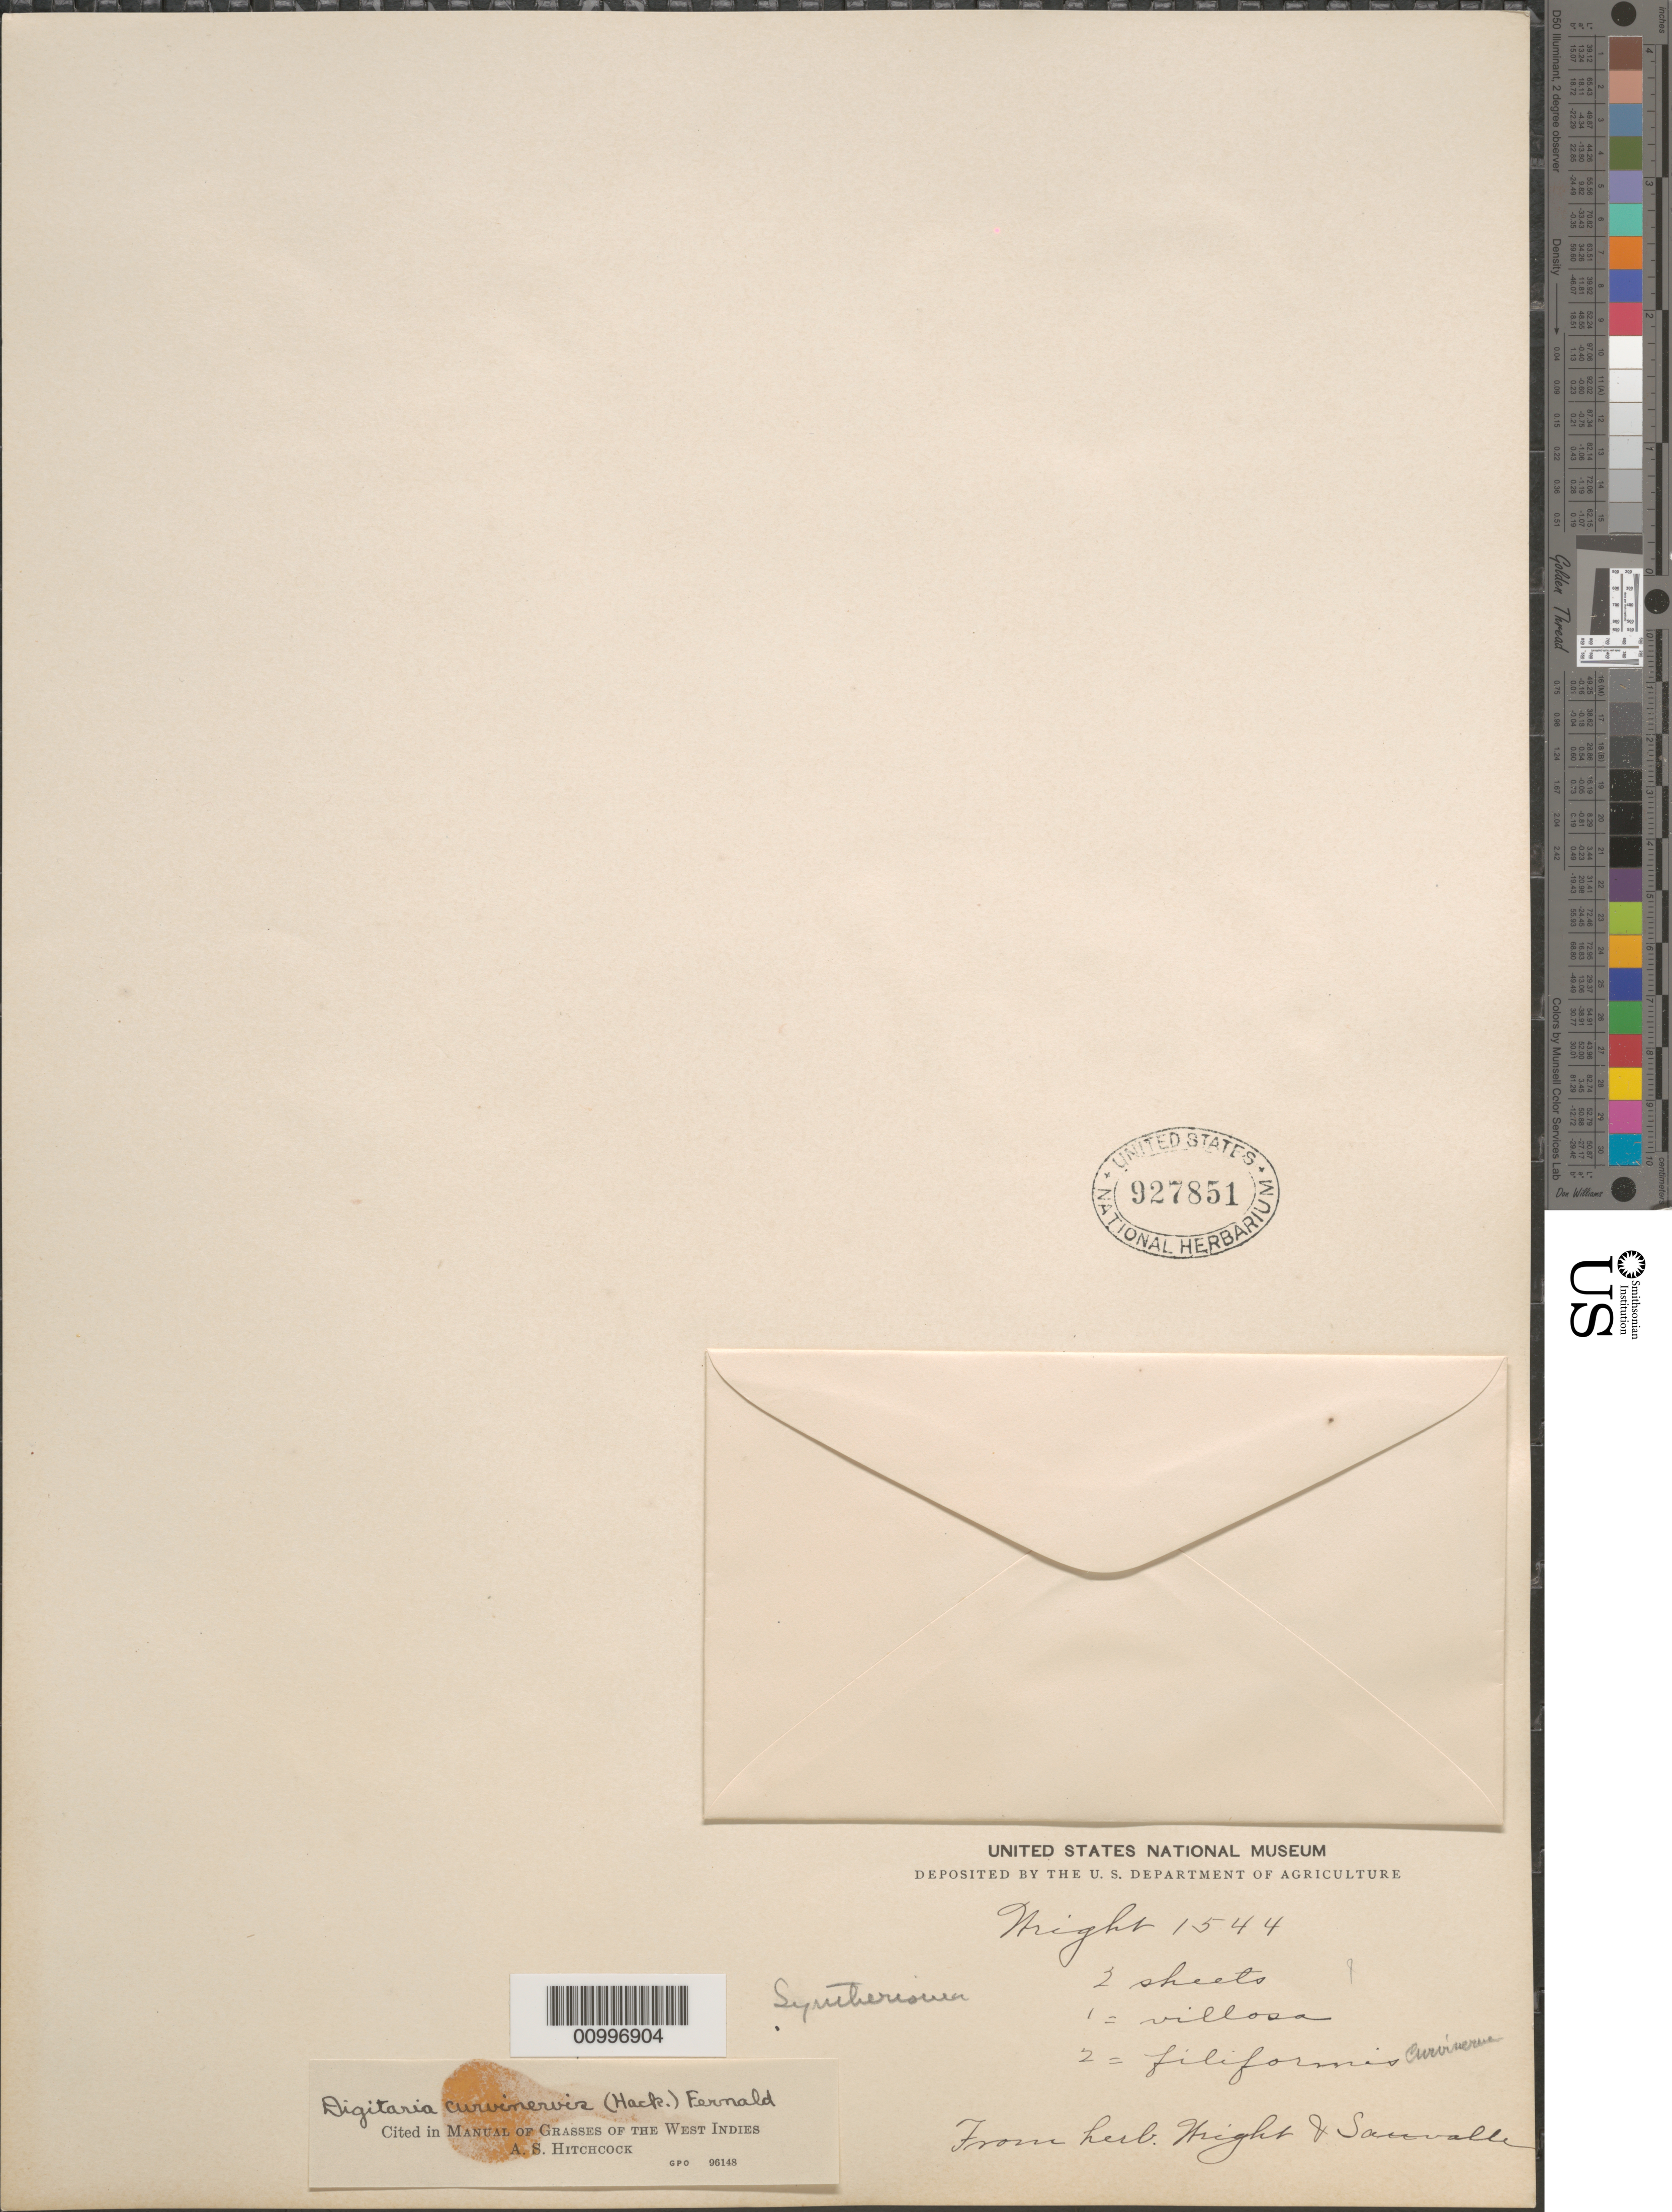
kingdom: Plantae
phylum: Tracheophyta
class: Liliopsida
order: Poales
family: Poaceae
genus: Digitaria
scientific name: Digitaria curvinervis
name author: (Hack.) Fernald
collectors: C. Wright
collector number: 1544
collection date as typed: Sep 1865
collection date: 1865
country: Cuba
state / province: Pinar del Rio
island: Cuba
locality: Pinar del Rio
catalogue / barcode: US 927851